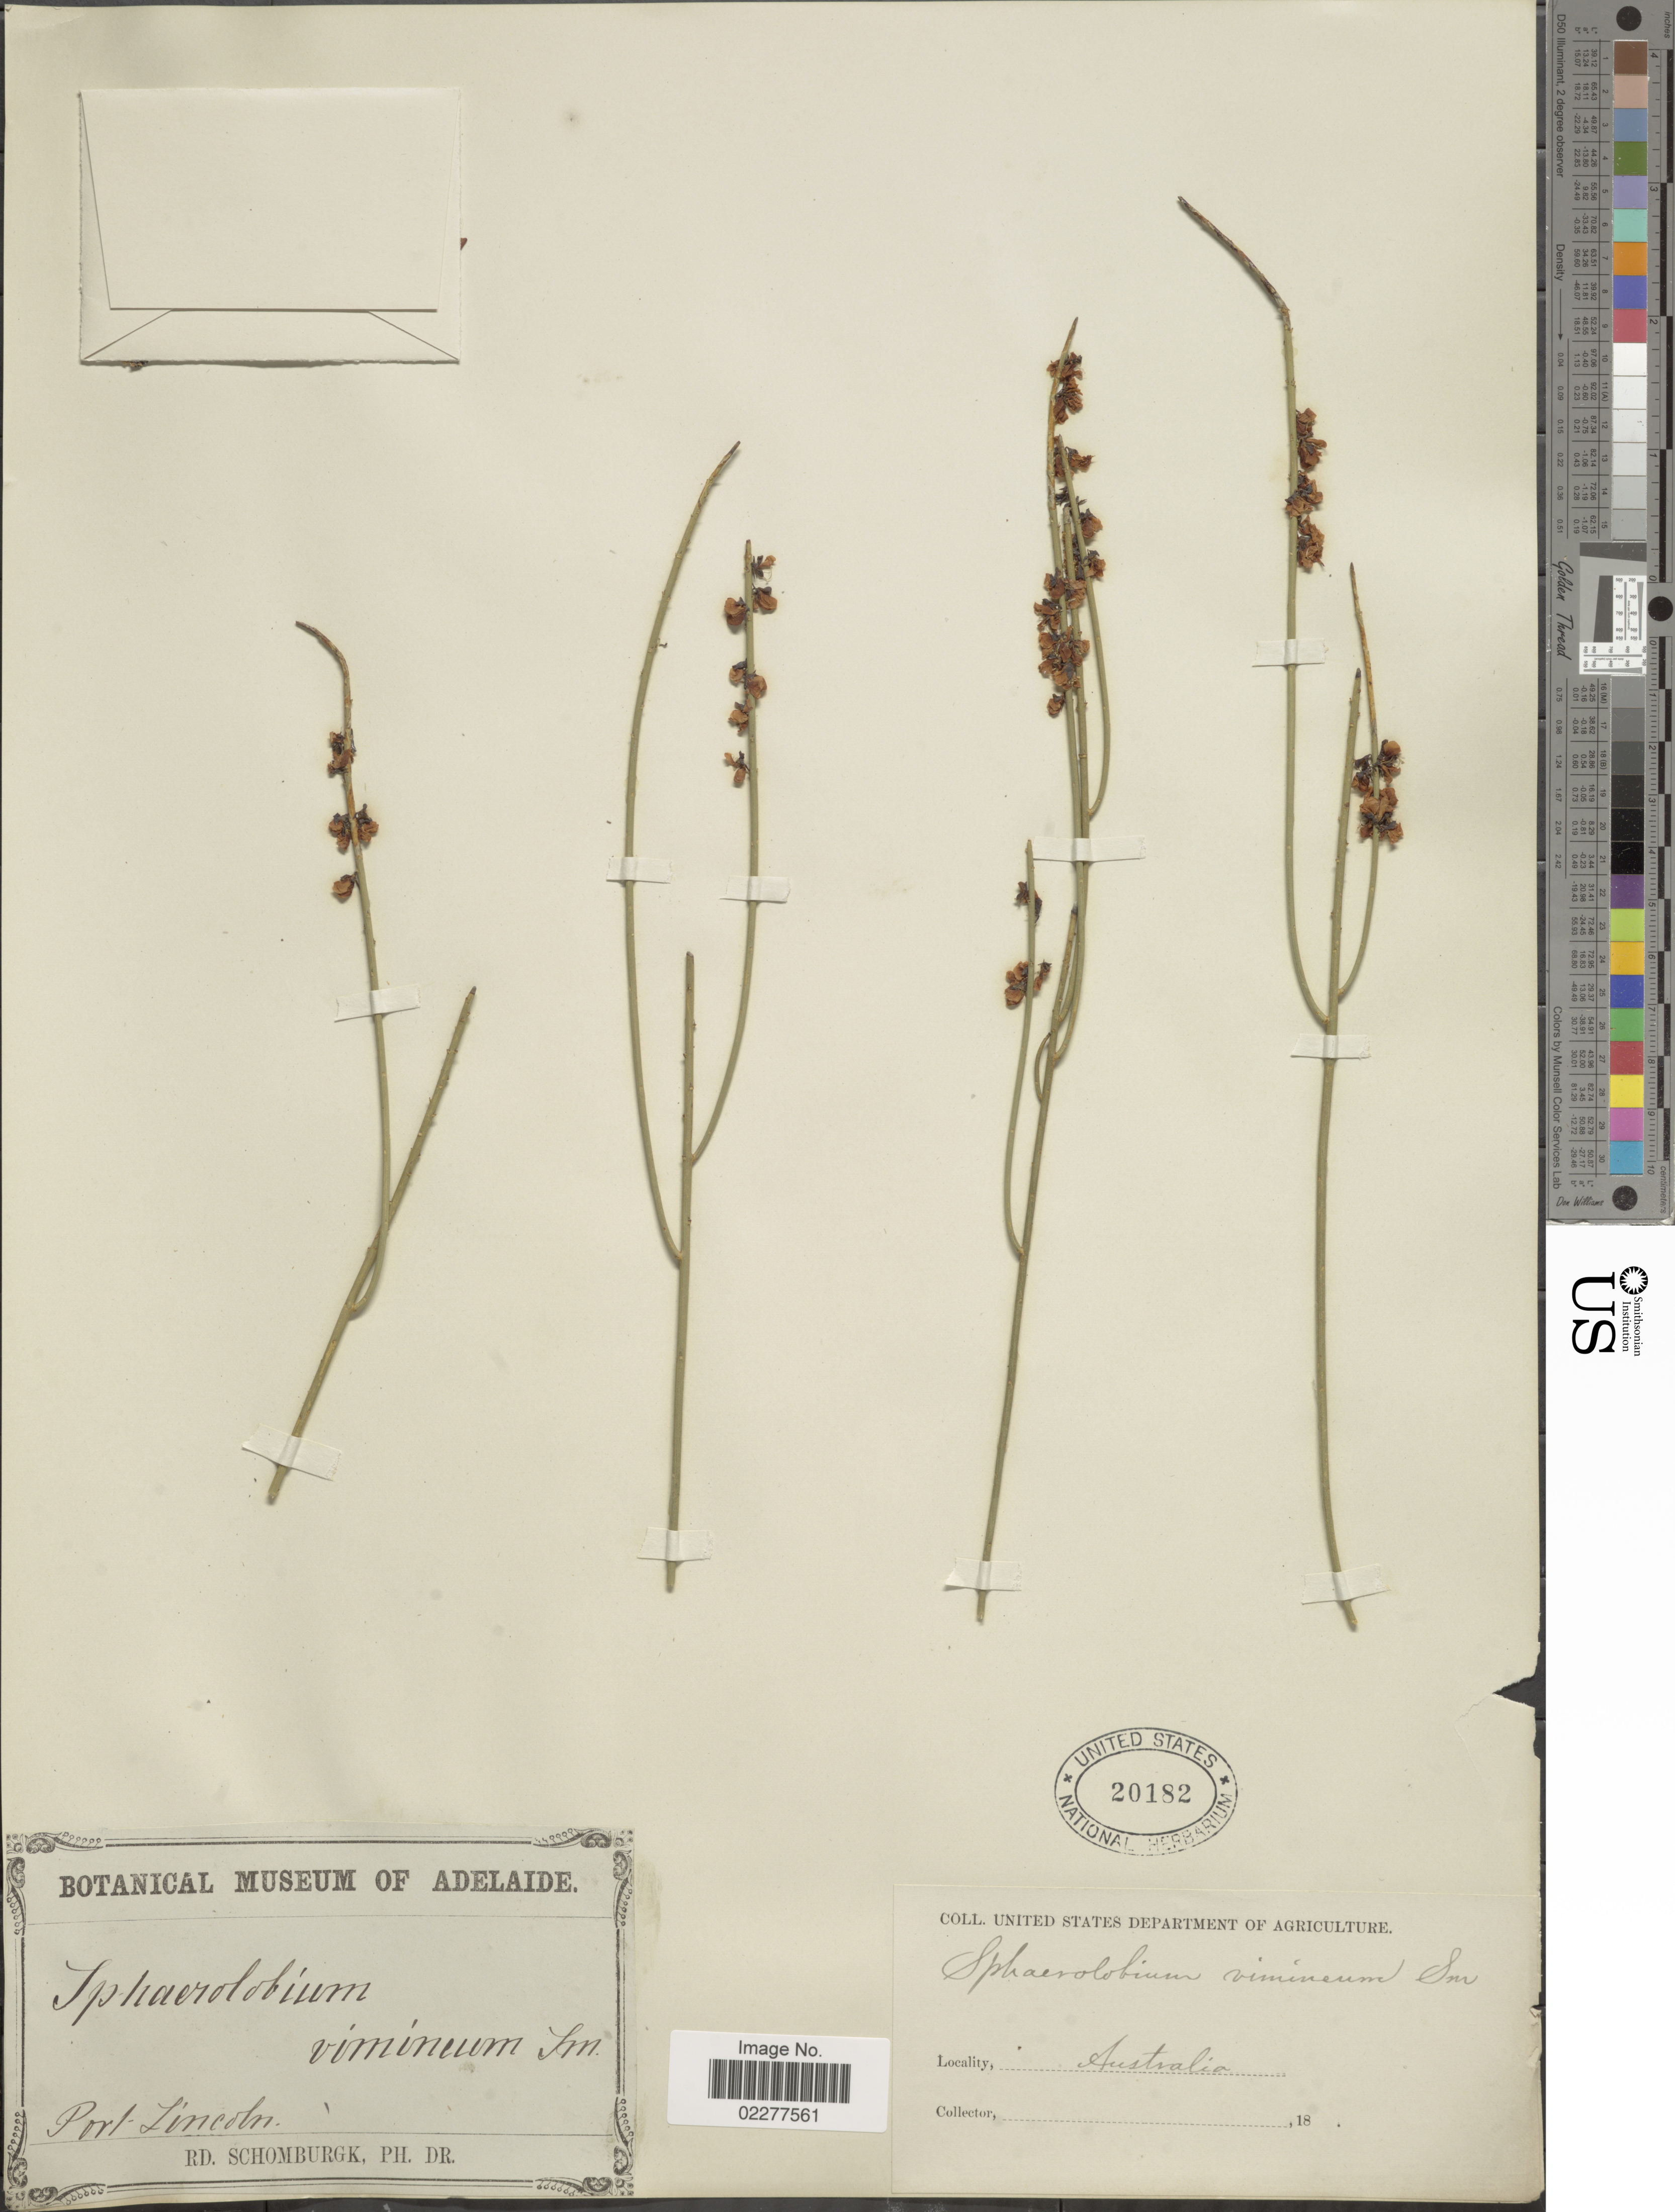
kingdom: Plantae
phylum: Tracheophyta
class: Magnoliopsida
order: Fabales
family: Fabaceae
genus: Sphaerolobium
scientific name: Sphaerolobium vimineum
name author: Sm.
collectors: M. R. Schomburgk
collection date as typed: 18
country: Australia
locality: Port Lincoln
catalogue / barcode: US 20182